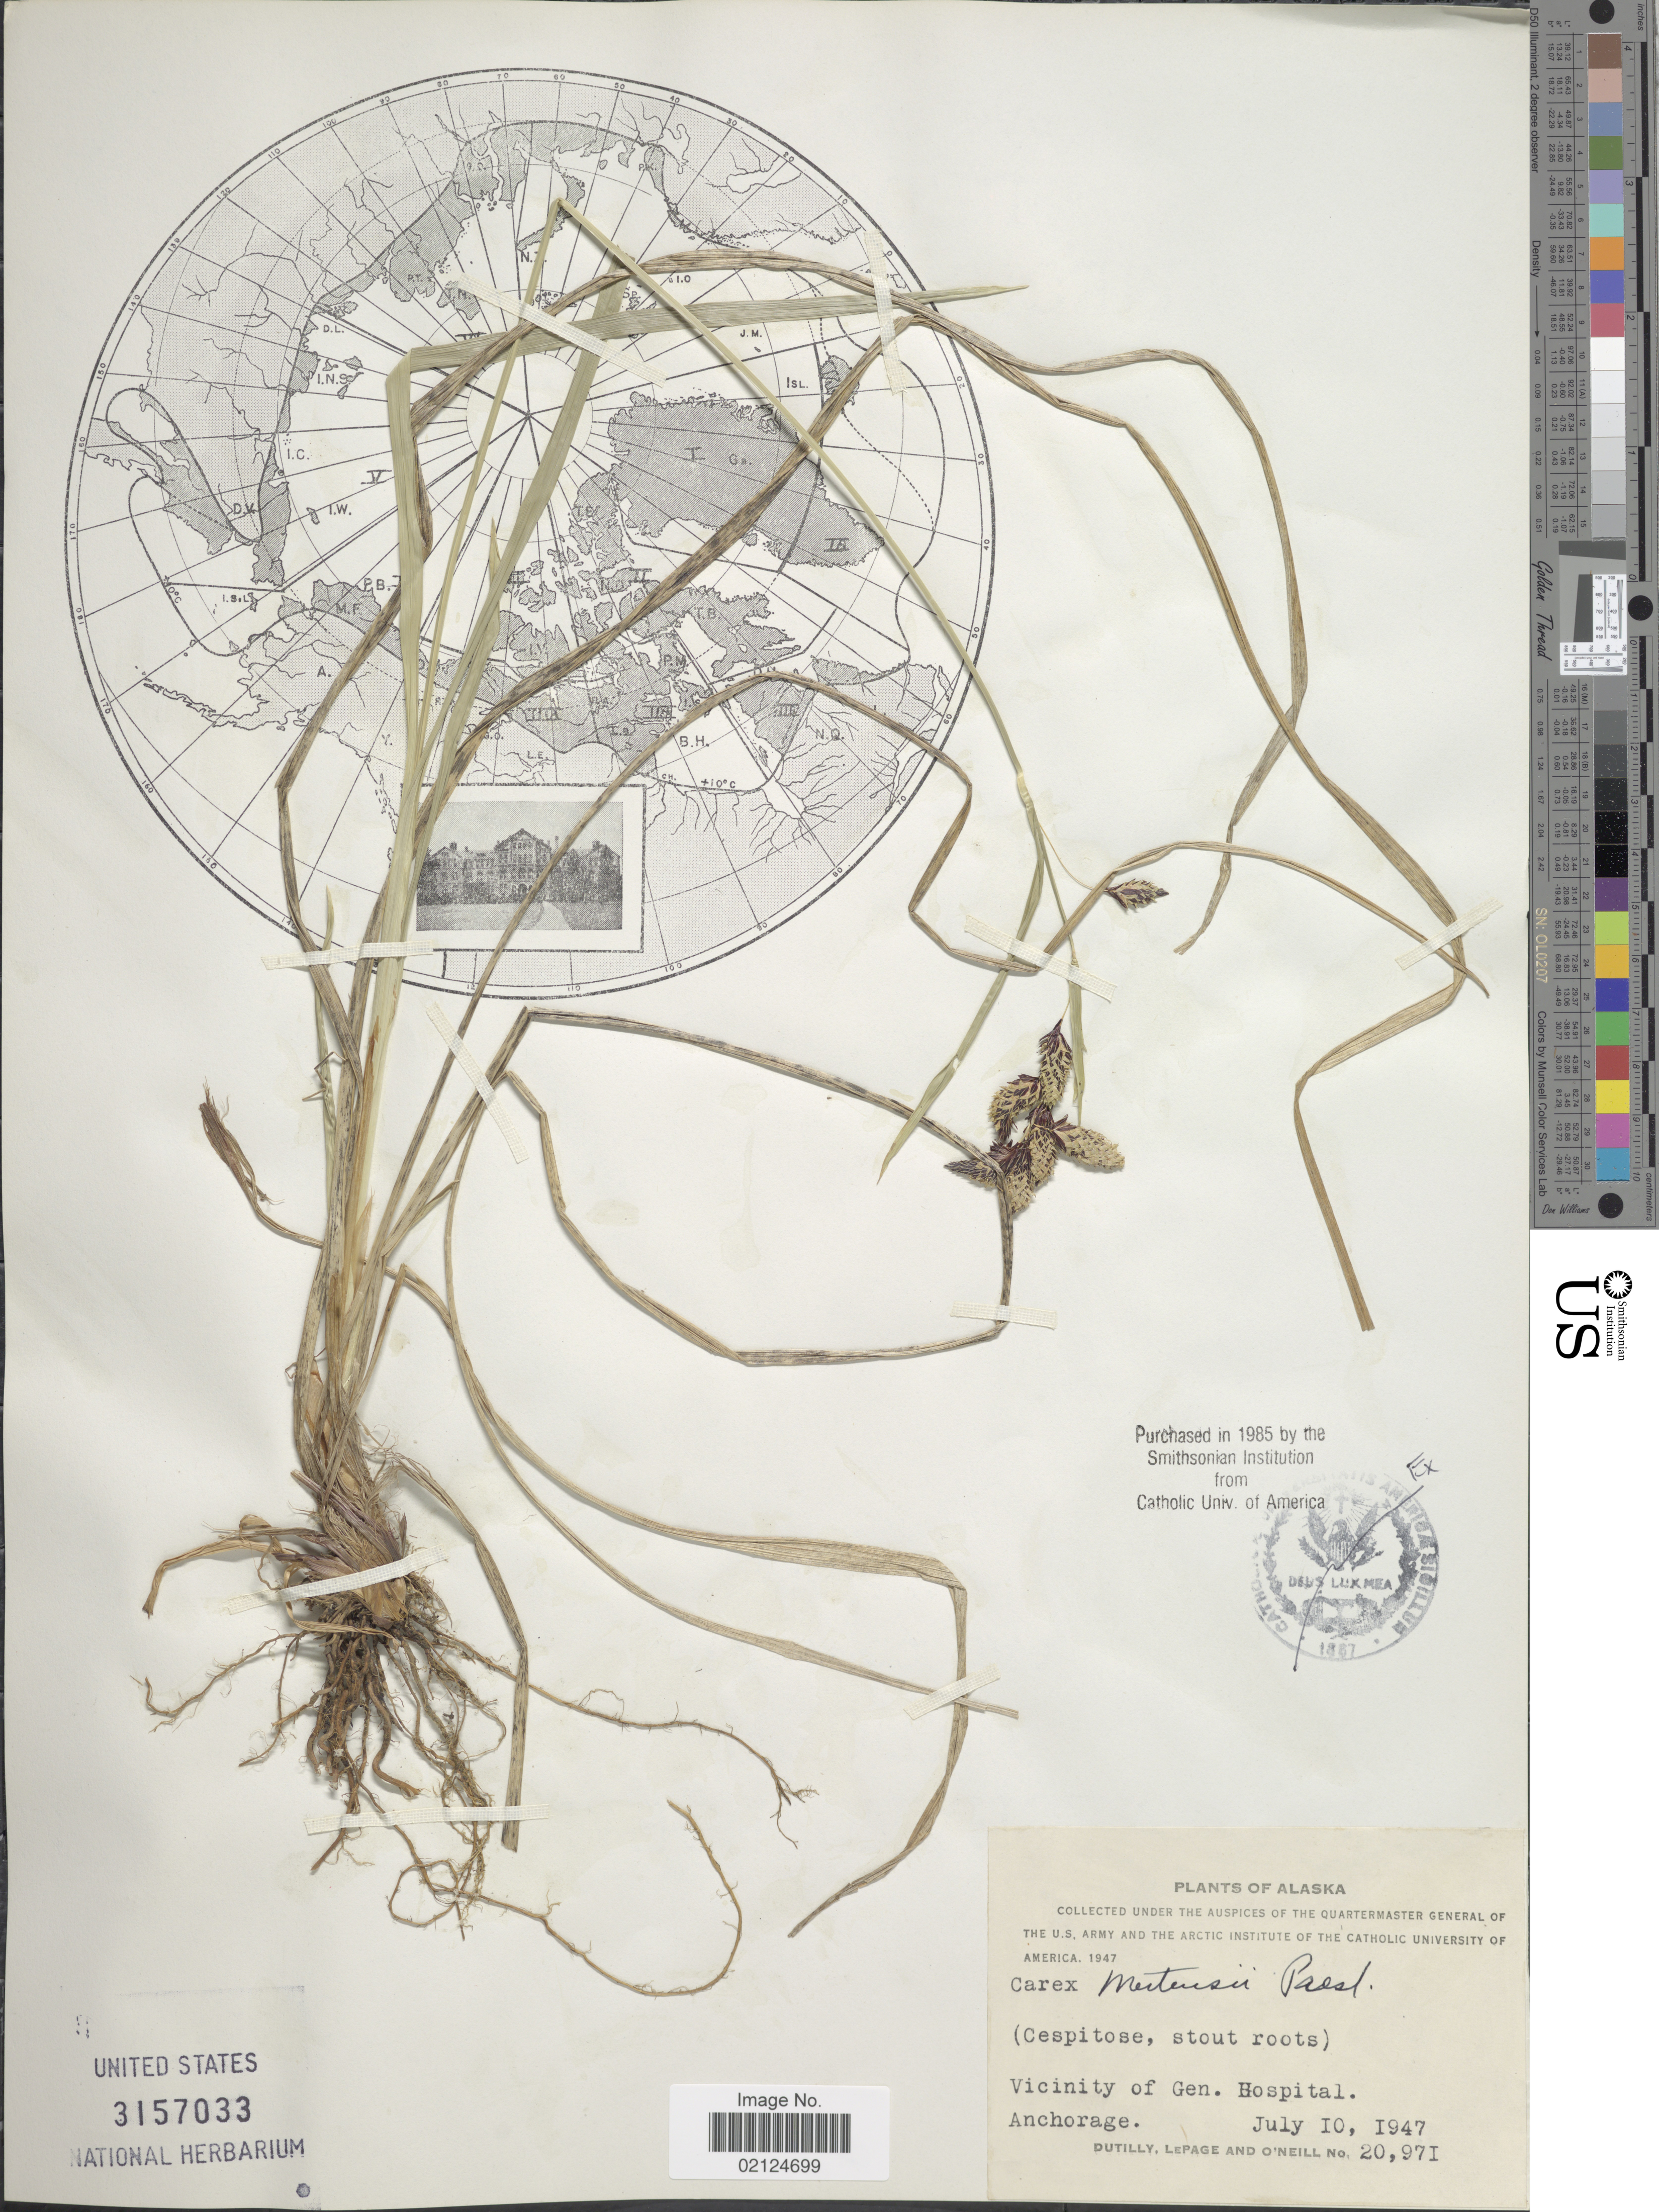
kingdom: Plantae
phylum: Tracheophyta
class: Liliopsida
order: Poales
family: Cyperaceae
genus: Carex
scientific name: Carex mertensii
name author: J.D. Prescott ex Bong.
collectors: -. Dutilly, -. LePage & O' Neill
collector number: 20971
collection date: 1947-07-10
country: United States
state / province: Alaska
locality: Vicinity of Gen. Hospital Anchorage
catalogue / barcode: US 3157033